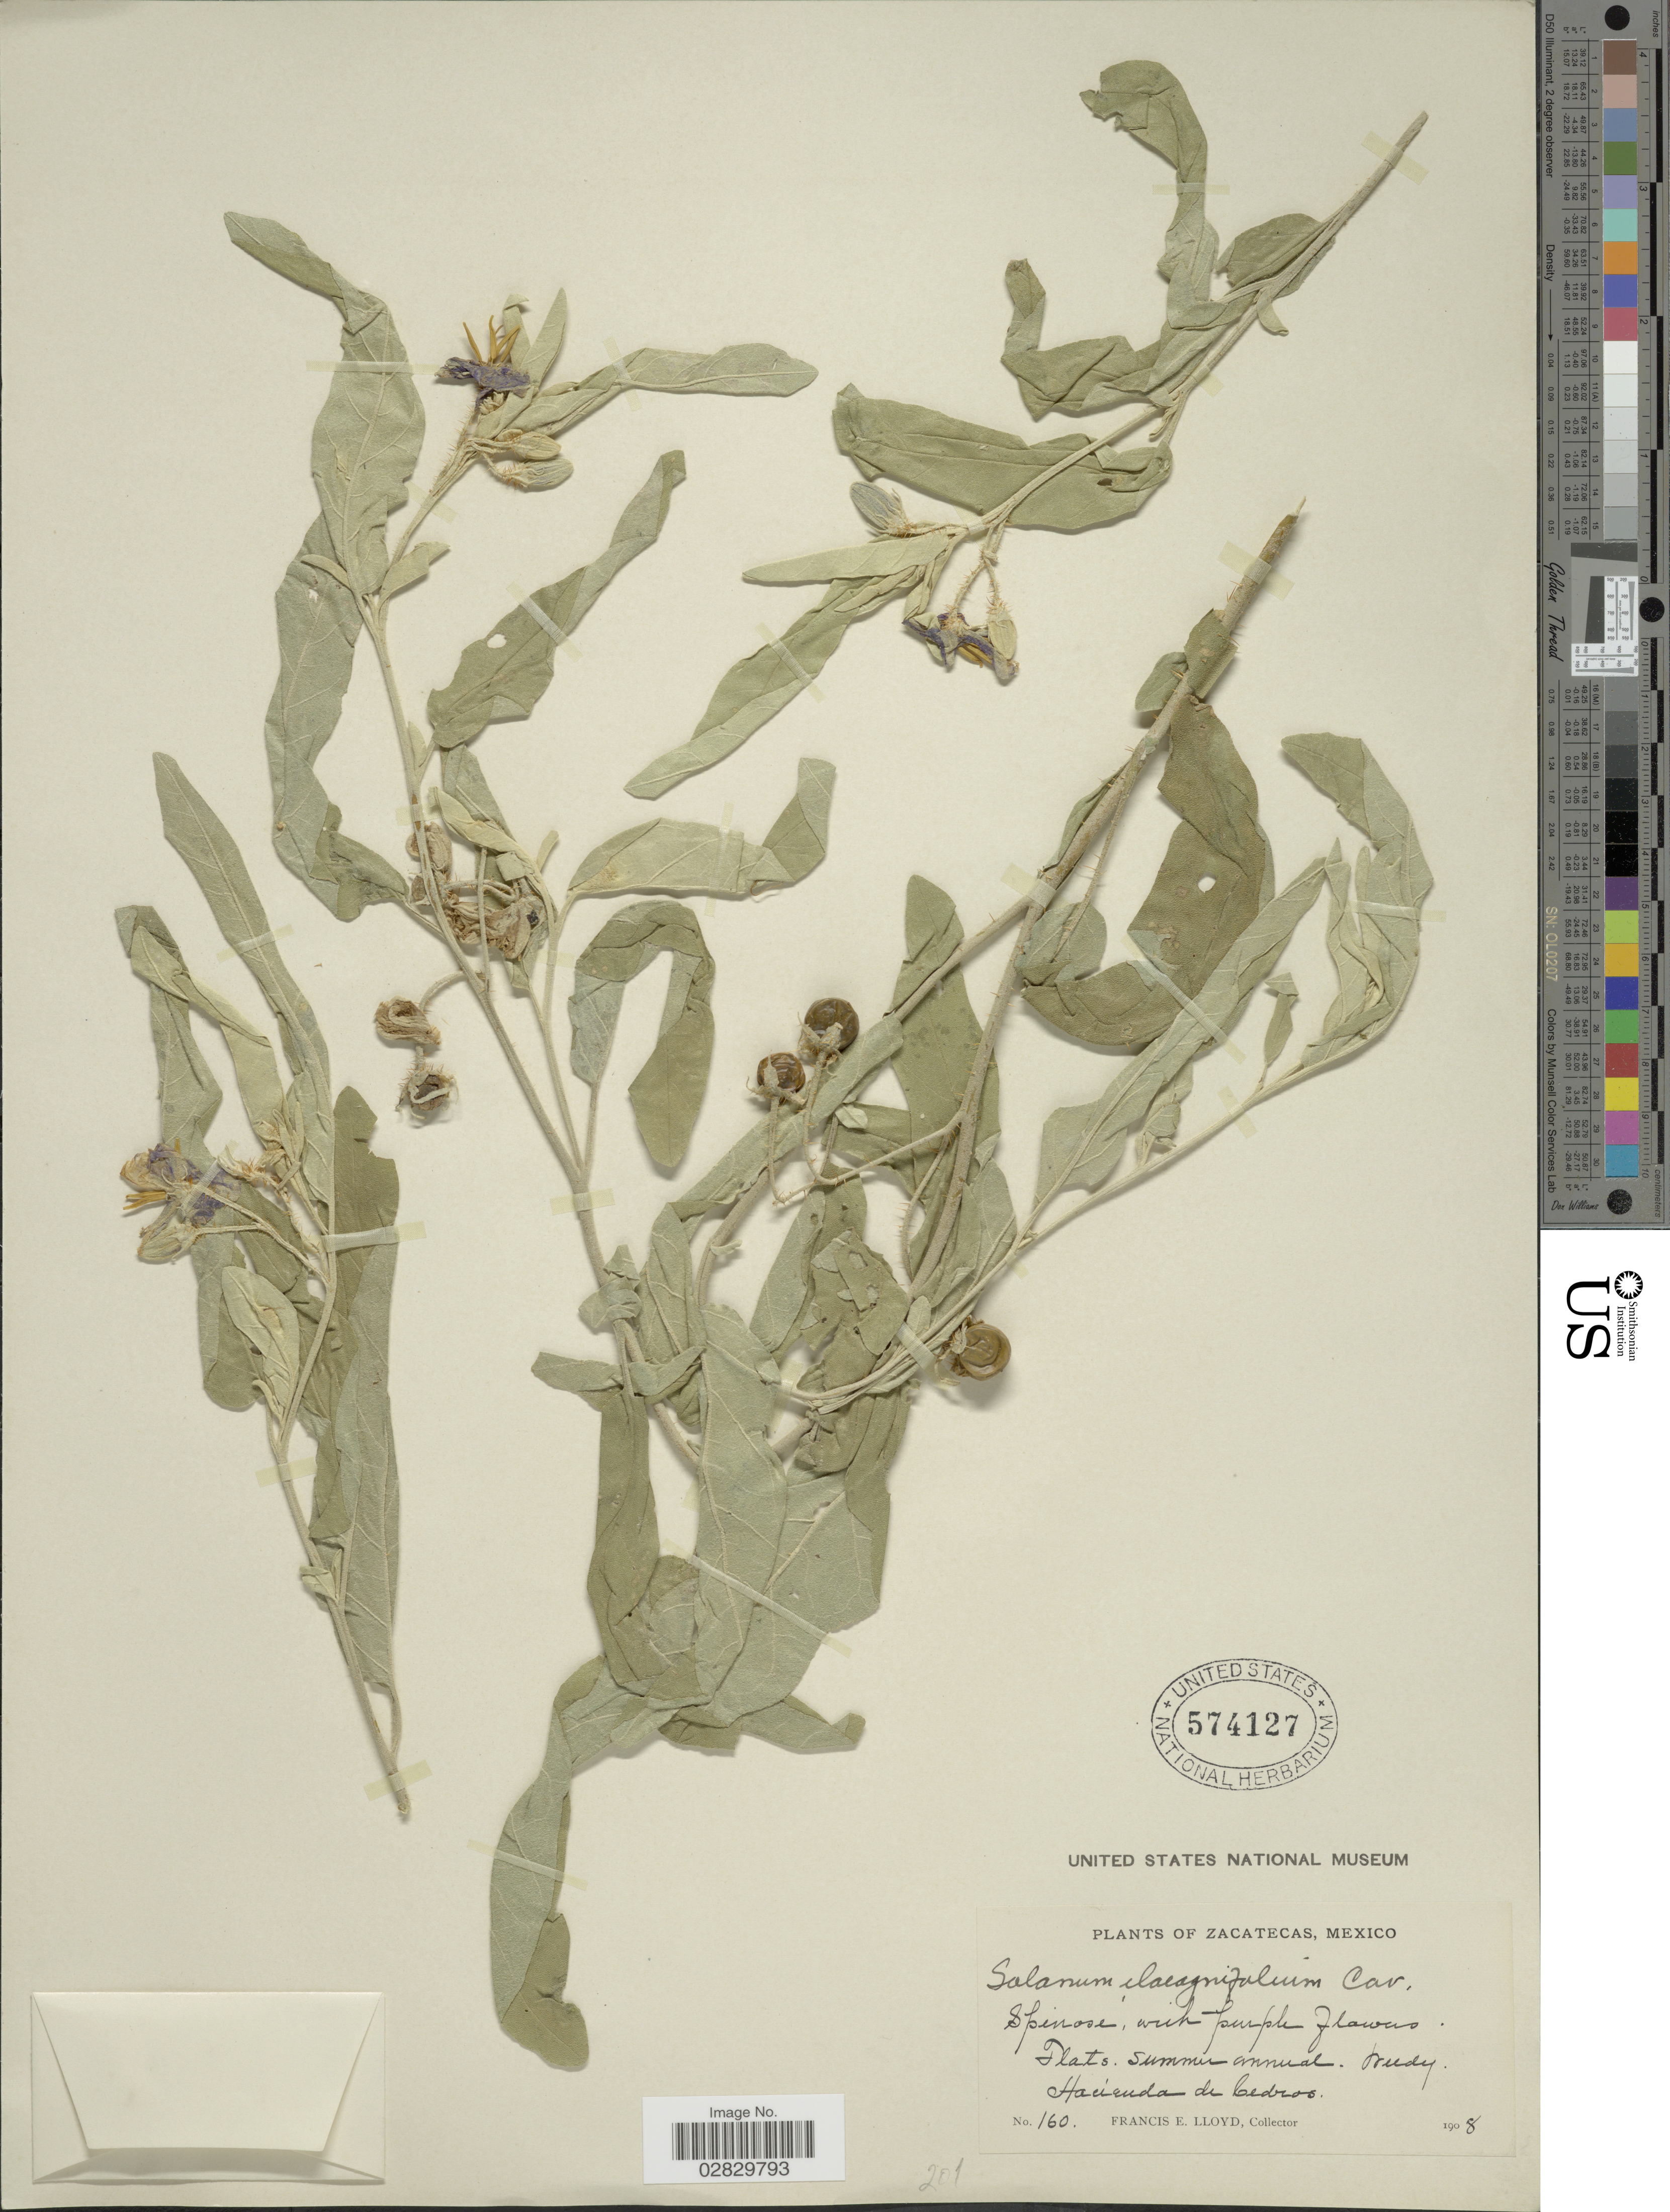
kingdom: Plantae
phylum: Tracheophyta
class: Magnoliopsida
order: Solanales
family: Solanaceae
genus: Solanum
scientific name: Solanum elaeagnifolium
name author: Cav.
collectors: Lloyd, C. E.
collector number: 160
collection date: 1908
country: Mexico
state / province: Zacatecas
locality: Hacienda de Cedros.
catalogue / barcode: US 574127